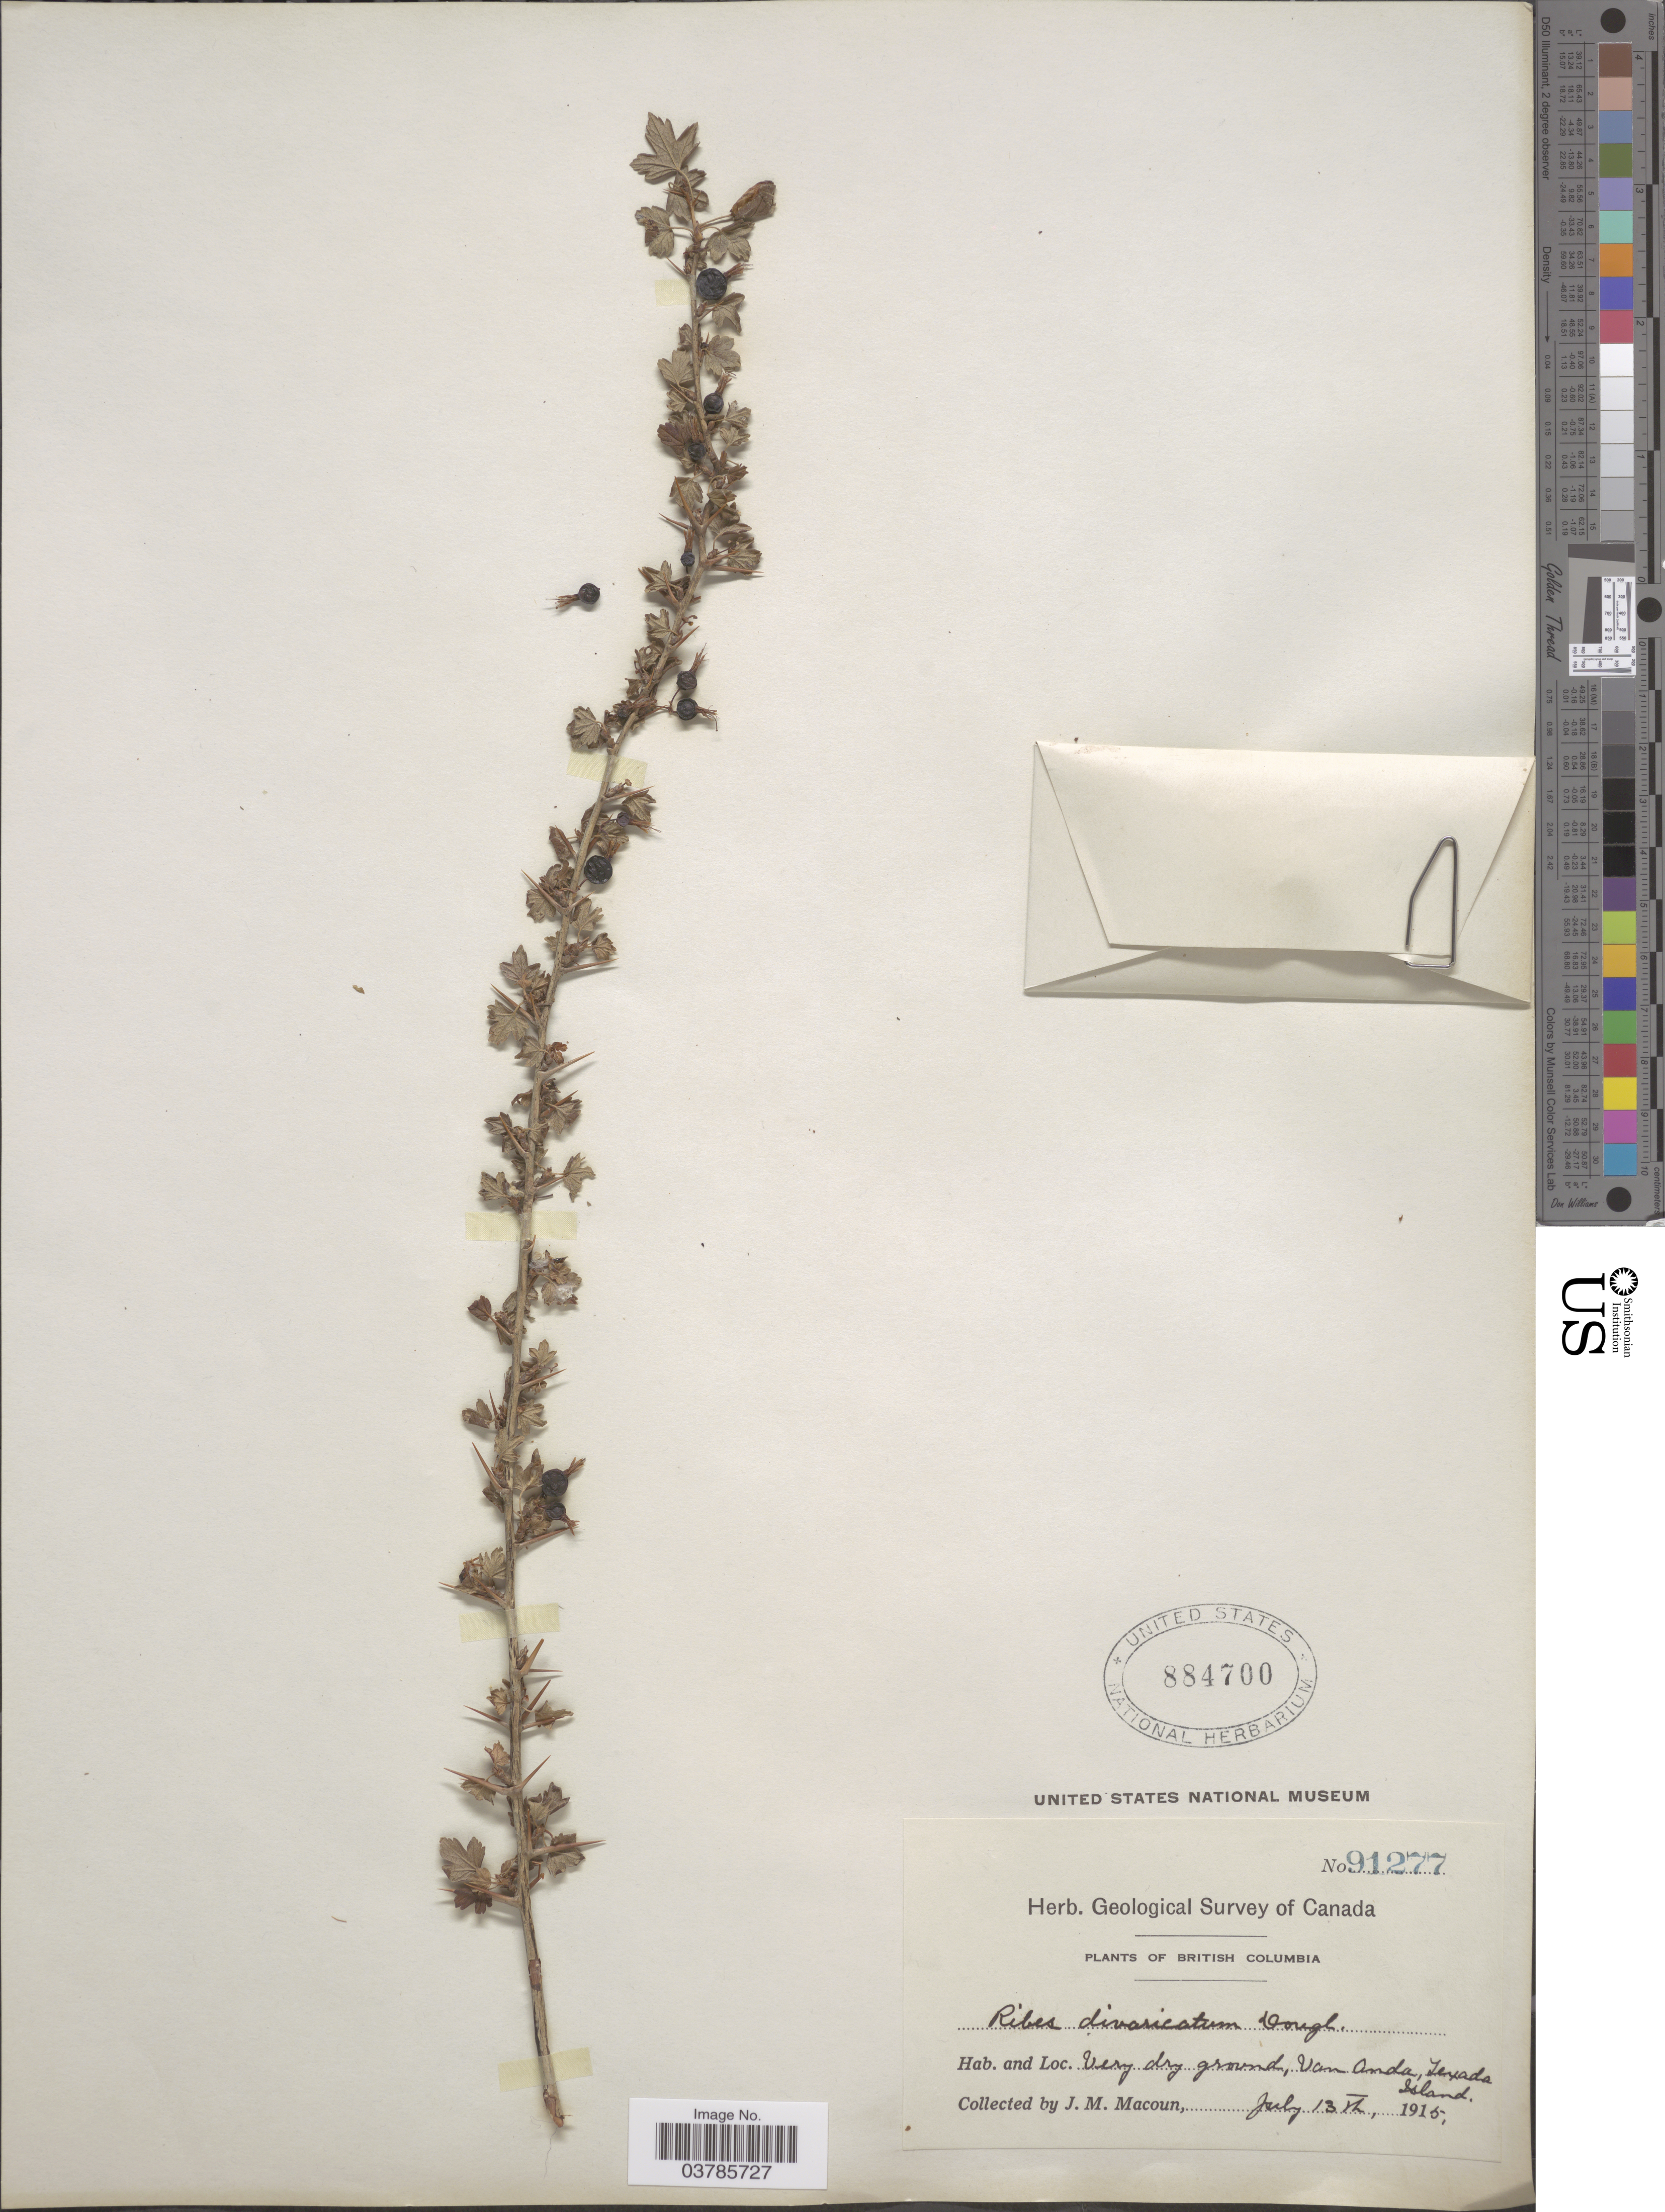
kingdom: Plantae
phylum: Tracheophyta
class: Magnoliopsida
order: Saxifragales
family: Grossulariaceae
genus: Ribes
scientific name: Ribes divaricatum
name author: Douglas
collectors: J. M. Macoun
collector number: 91277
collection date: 1915-07-13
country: Canada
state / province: British Columbia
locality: Very dry ground, Van Anda, Texada Island.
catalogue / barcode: US 884700